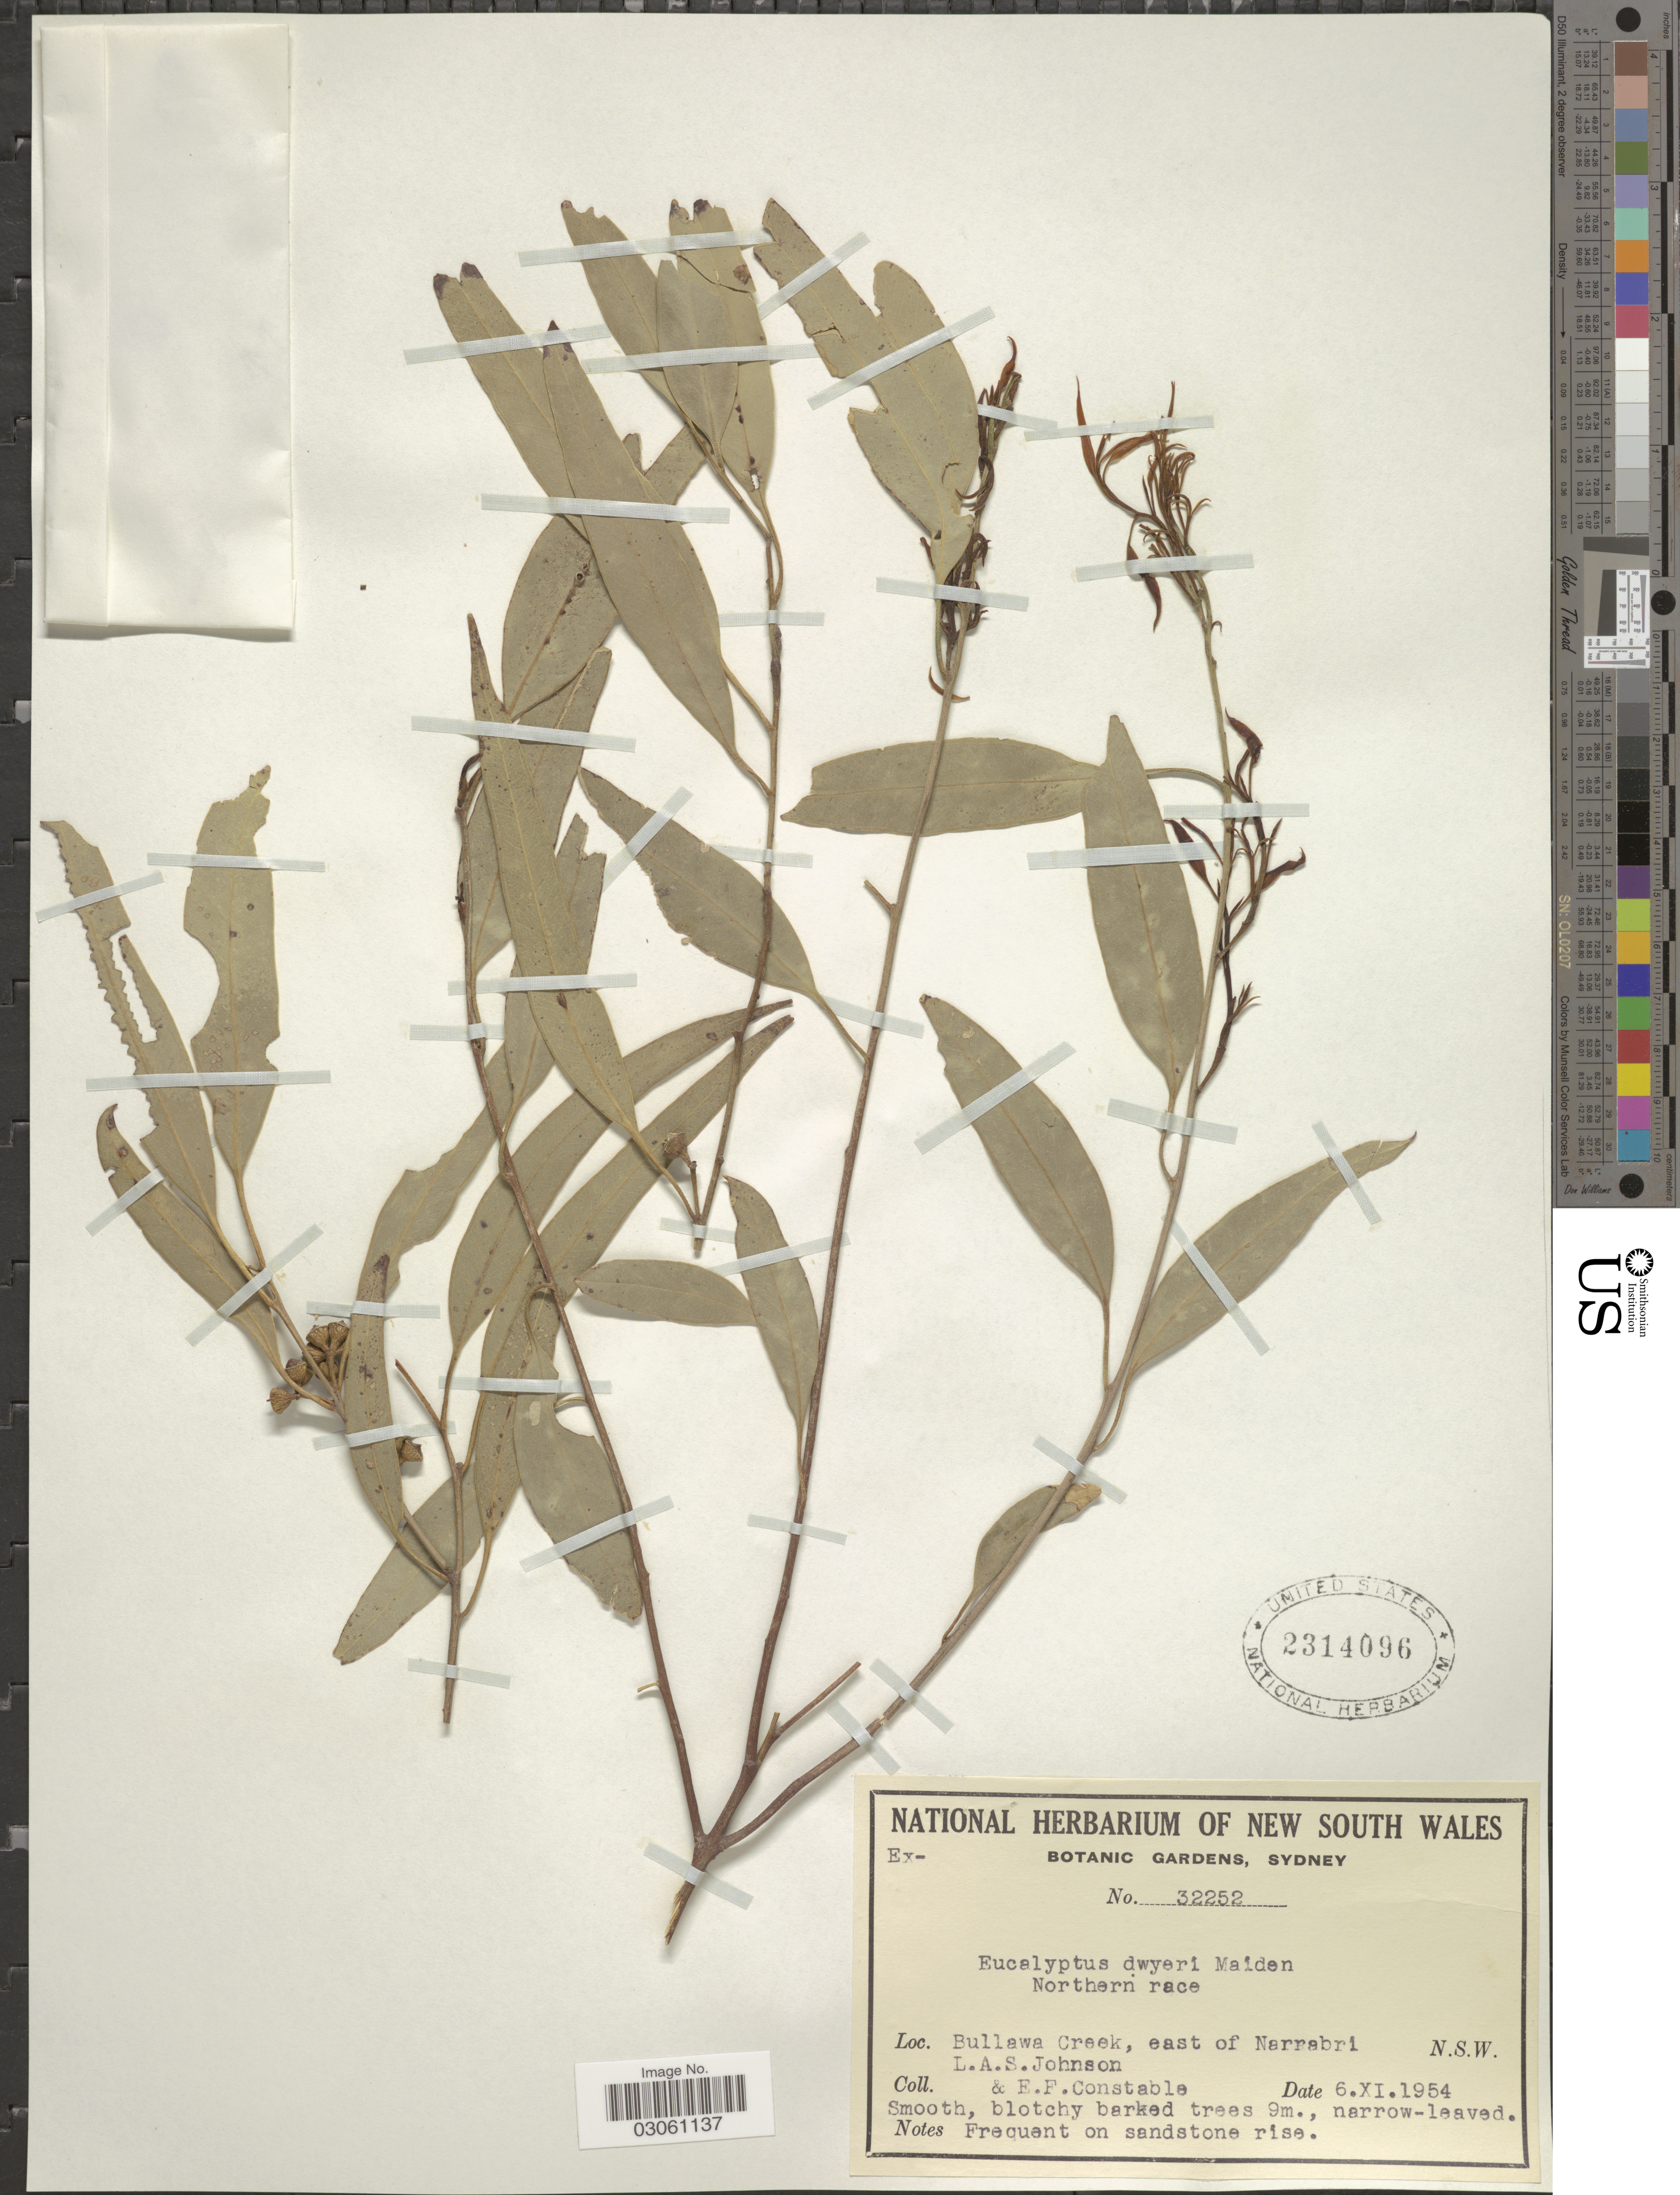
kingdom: Plantae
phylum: Tracheophyta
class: Magnoliopsida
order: Myrtales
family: Myrtaceae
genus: Eucalyptus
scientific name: Eucalyptus dwyeri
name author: Maiden & Blakely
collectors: L. A. S. Johnson & E. F. Constable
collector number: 32252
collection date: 1954-11-06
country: Australia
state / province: New South Wales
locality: Bullawa Creek, east of Narrabri.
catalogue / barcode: US 2314096